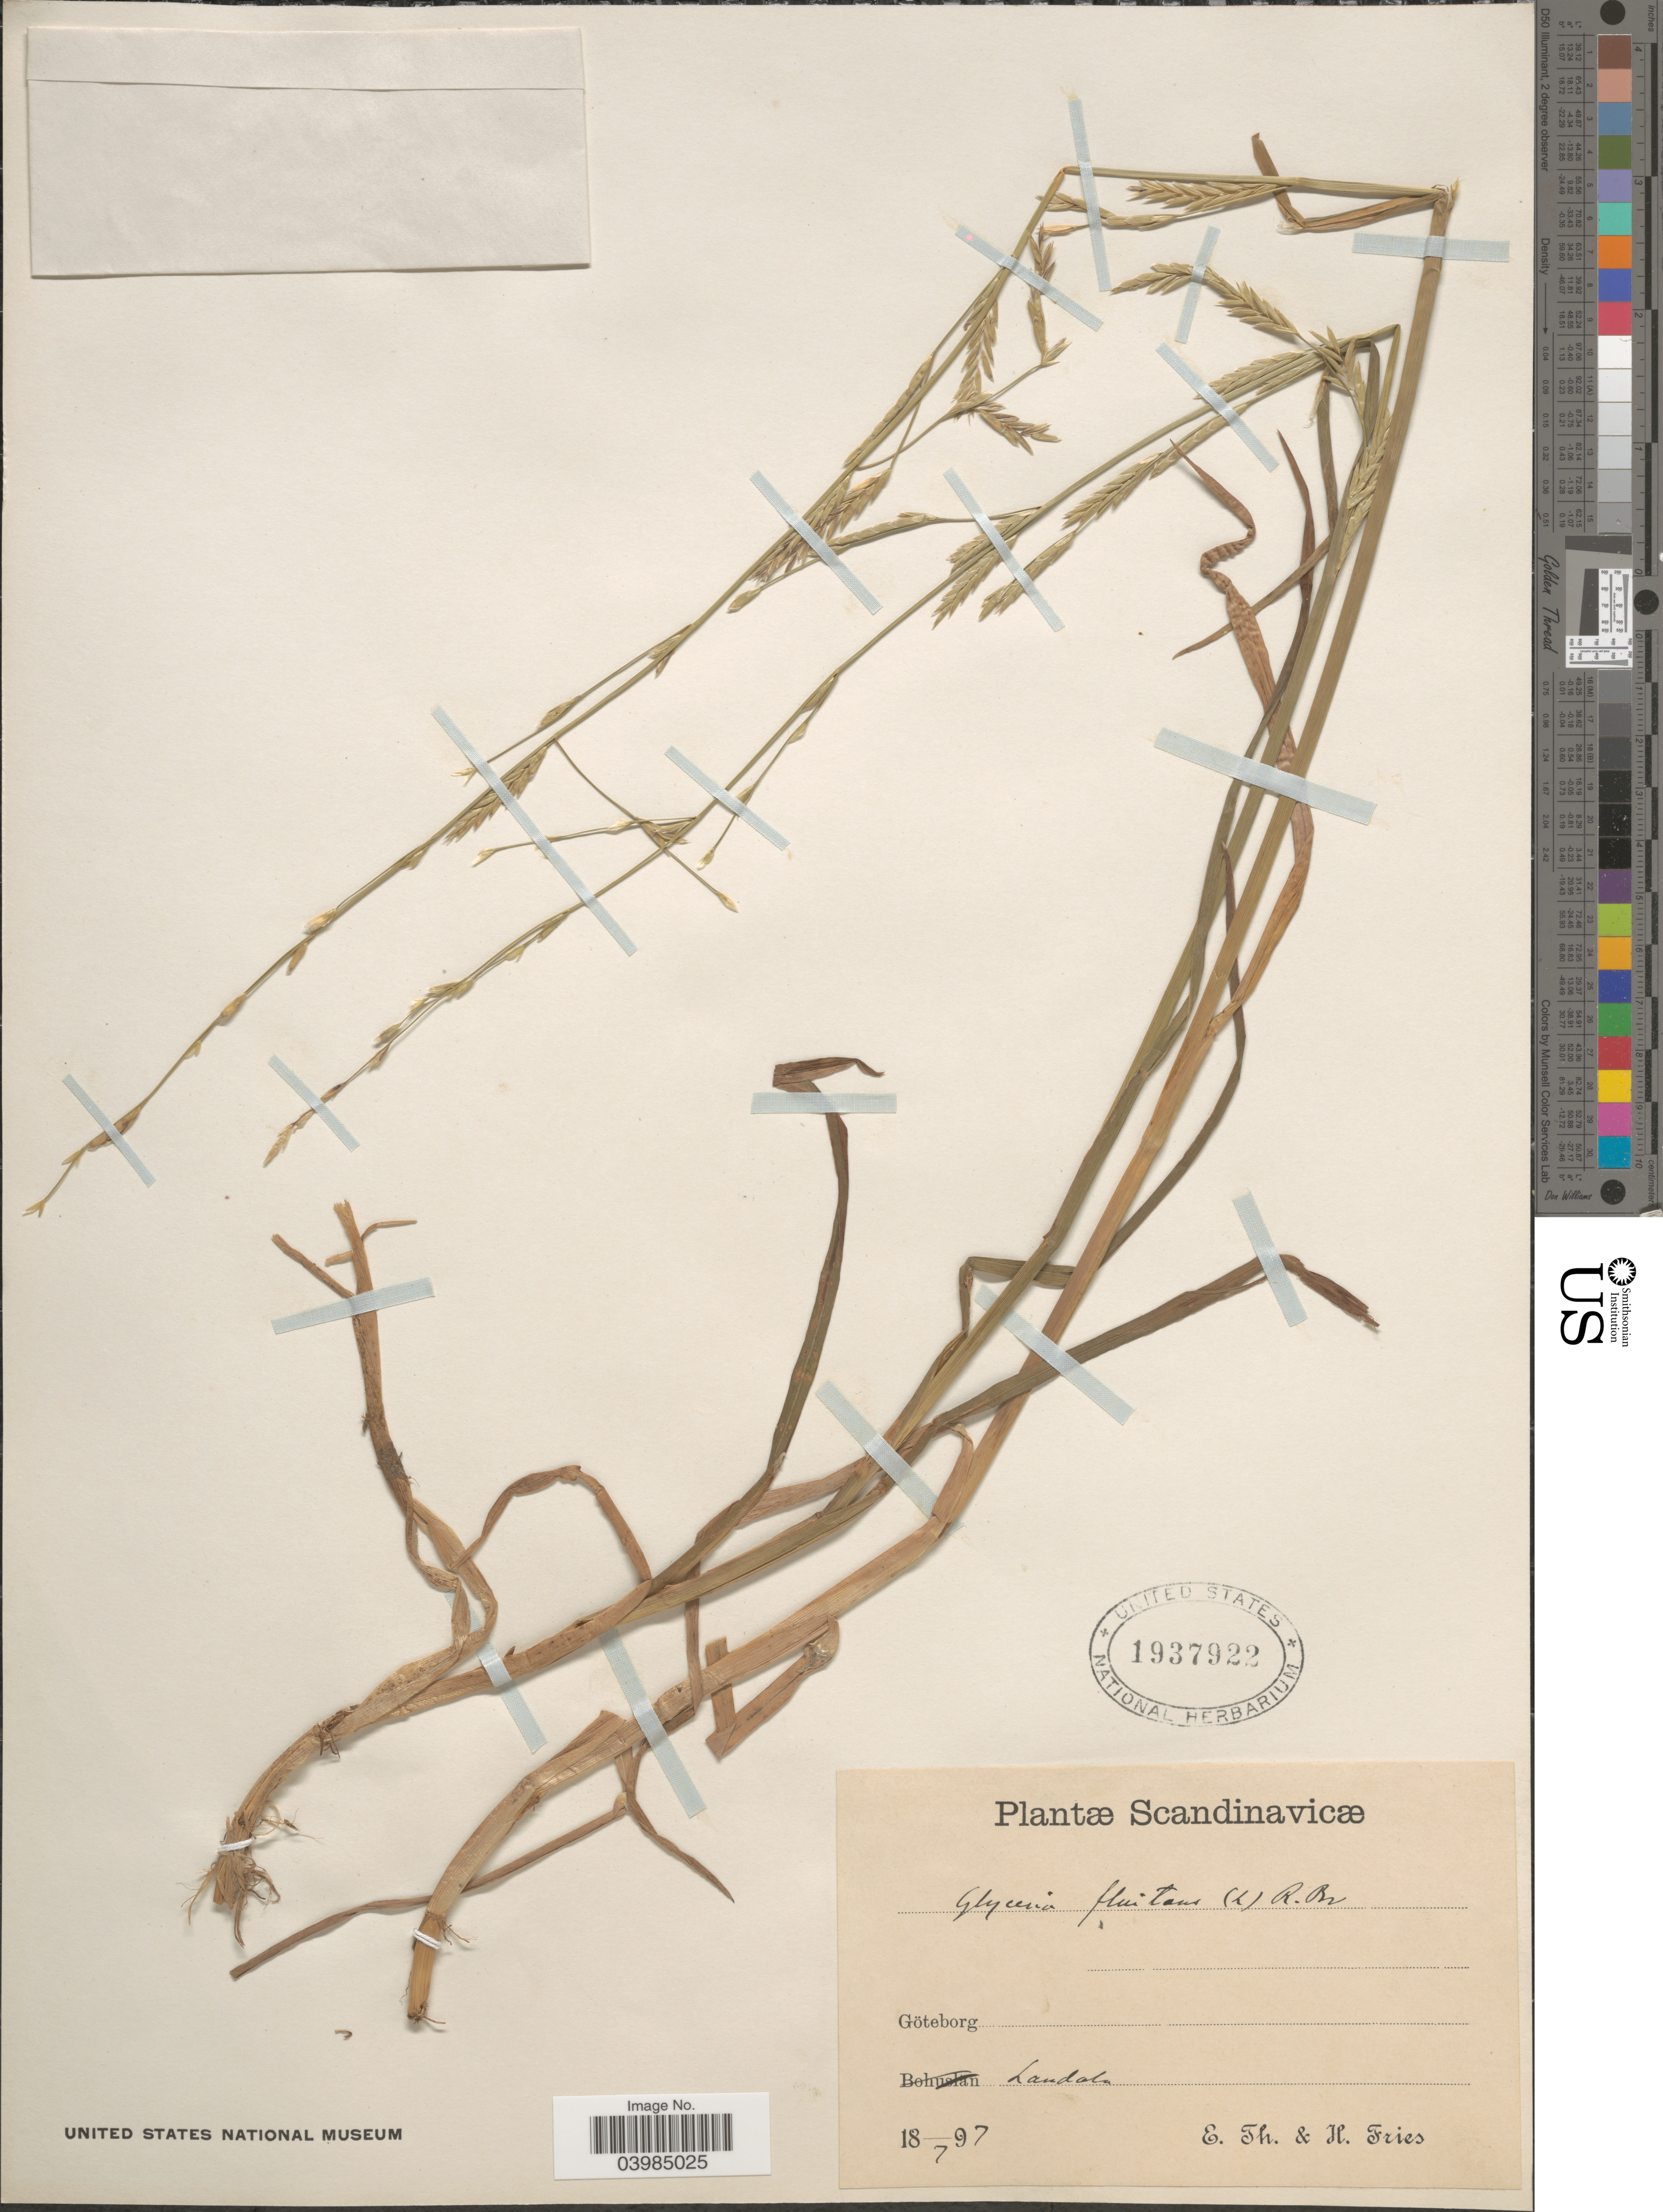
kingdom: Plantae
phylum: Tracheophyta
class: Liliopsida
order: Poales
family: Poaceae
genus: Glyceria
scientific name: Glyceria fluitans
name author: (L.) R. Br.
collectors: E. Fries & H. Fries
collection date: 1897-07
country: Sweden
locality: Scandinavicæ. Göteborg. Landala.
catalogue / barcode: US 1937922